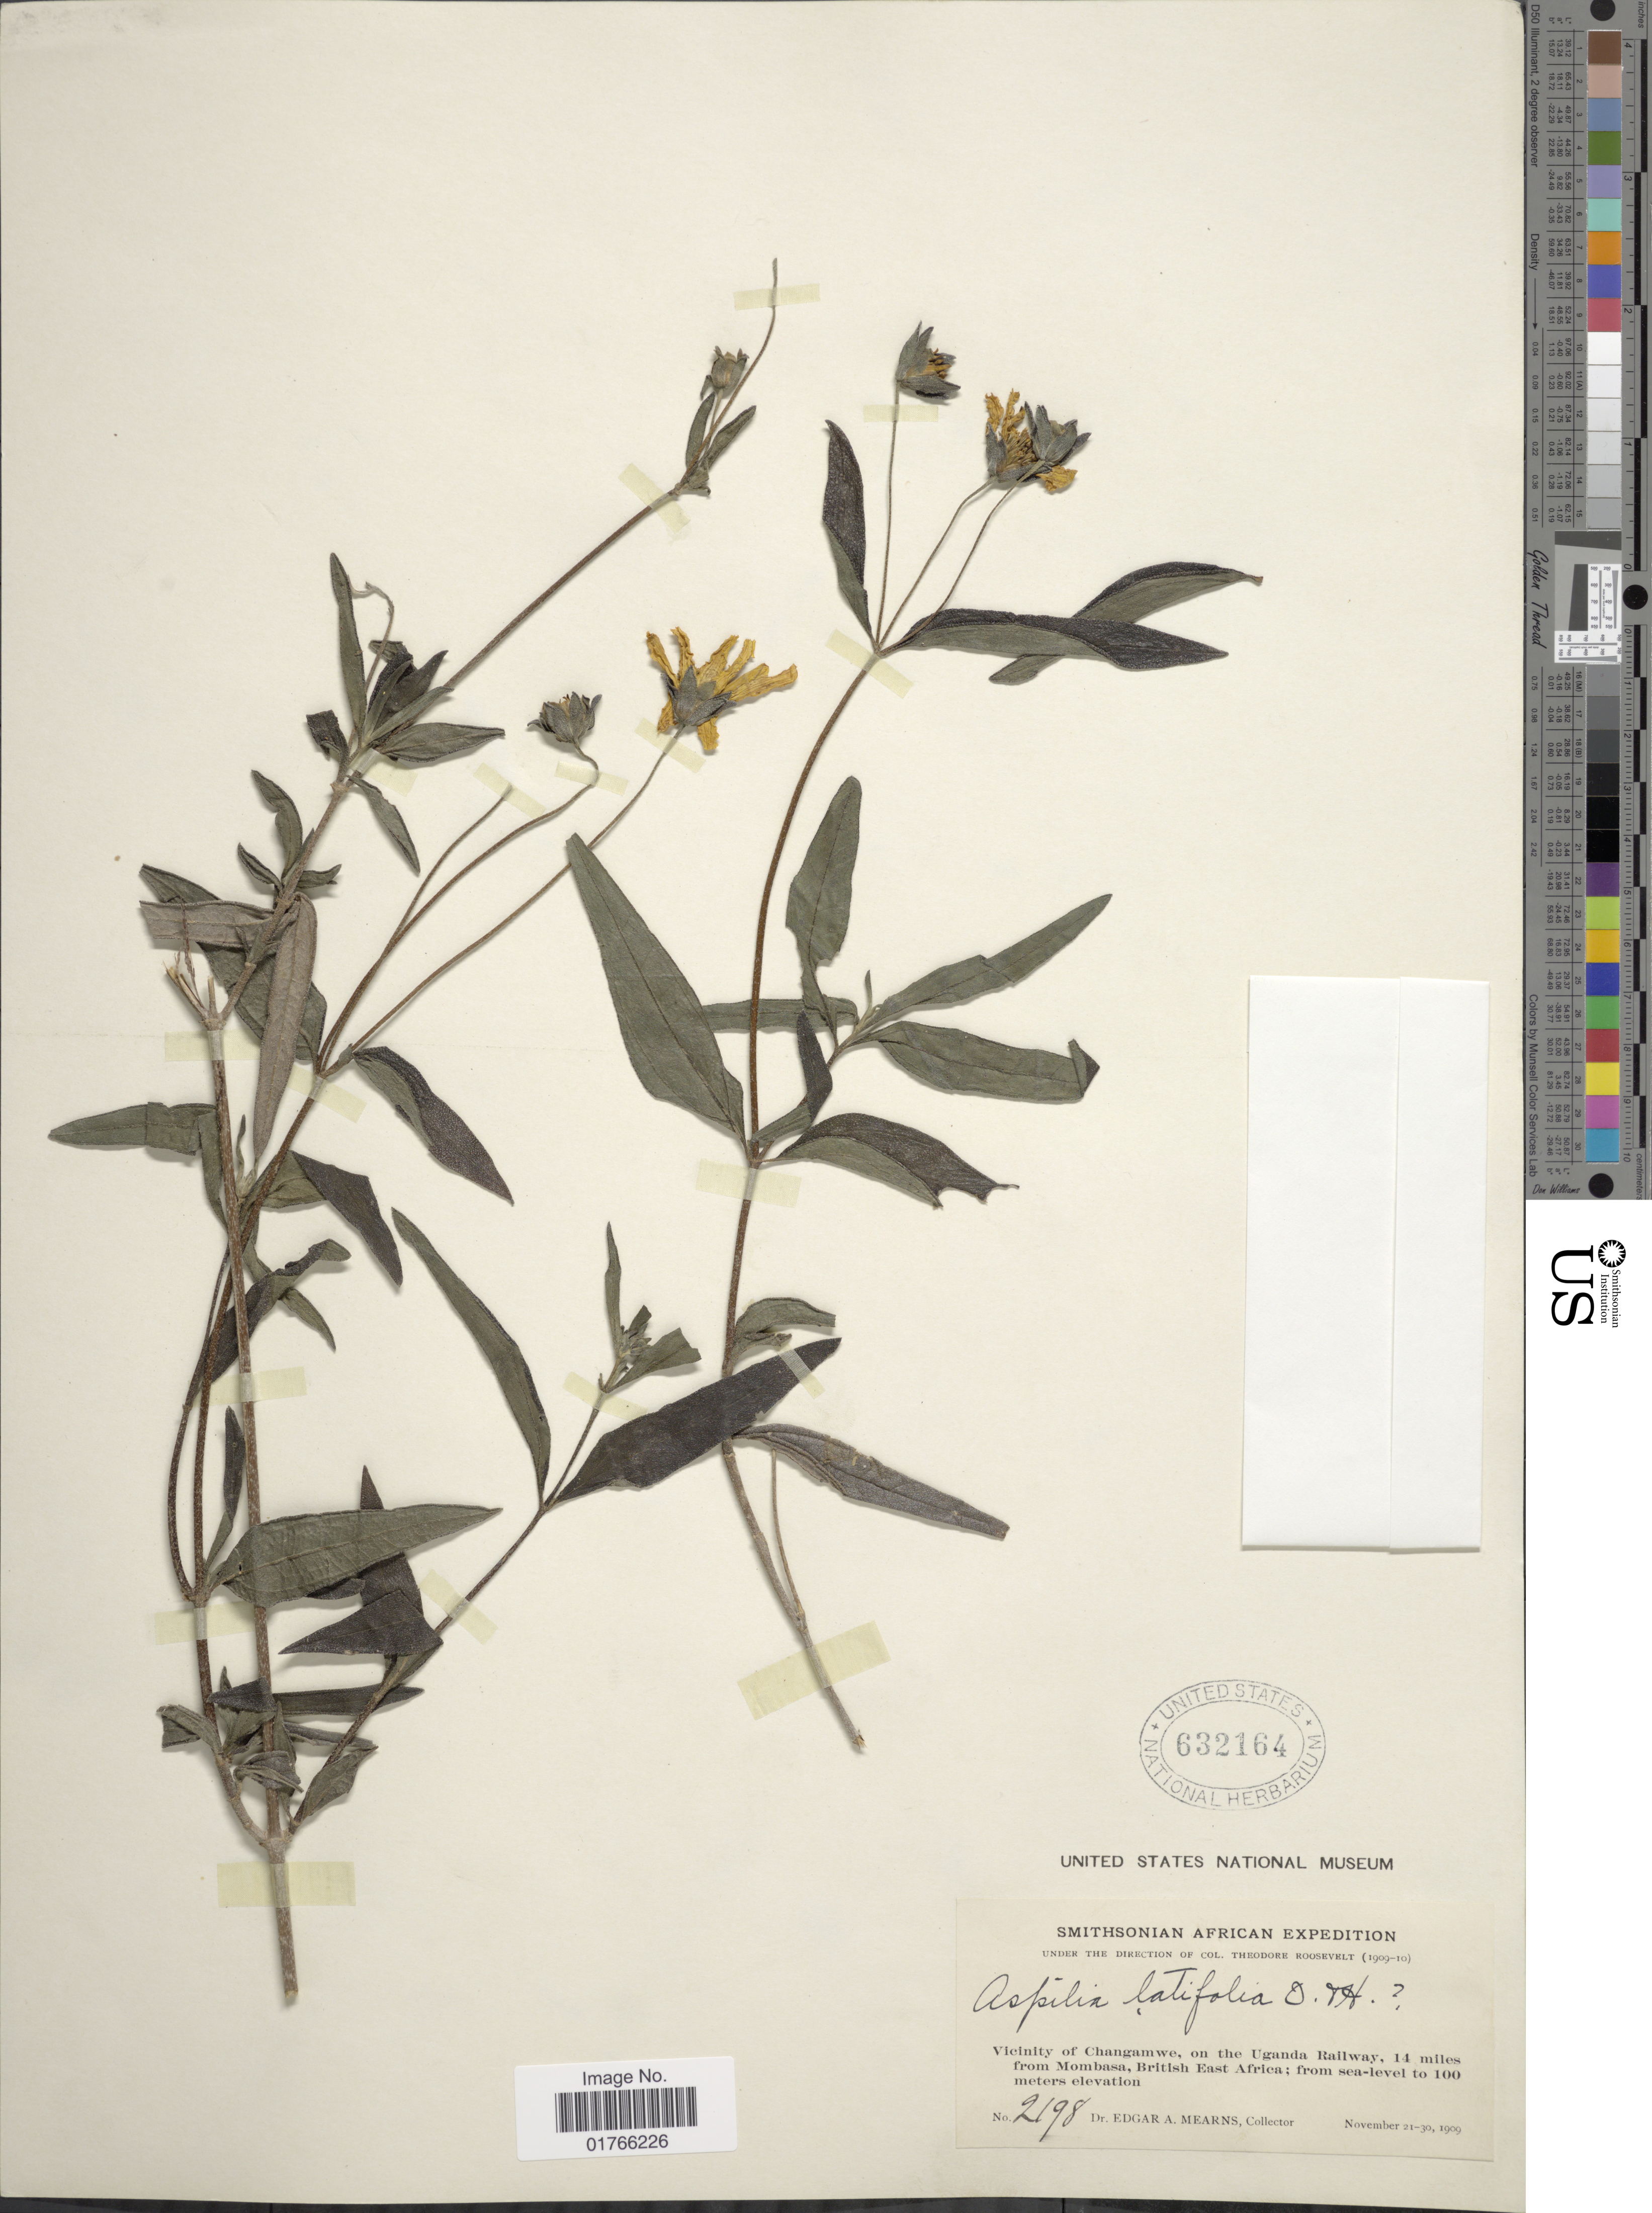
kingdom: Plantae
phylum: Tracheophyta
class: Magnoliopsida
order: Asterales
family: Asteraceae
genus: Aspilia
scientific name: Aspilia latifolia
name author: Oliv. & Hiern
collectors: E. A. Mearns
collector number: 2198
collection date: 1909-11-21/1909-11-30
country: Kenya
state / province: Mombasa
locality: Vicinity of Changamwe, on the Uganda Railway, 14 miles from Mombasa, British East Africa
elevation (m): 100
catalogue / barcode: US 632164